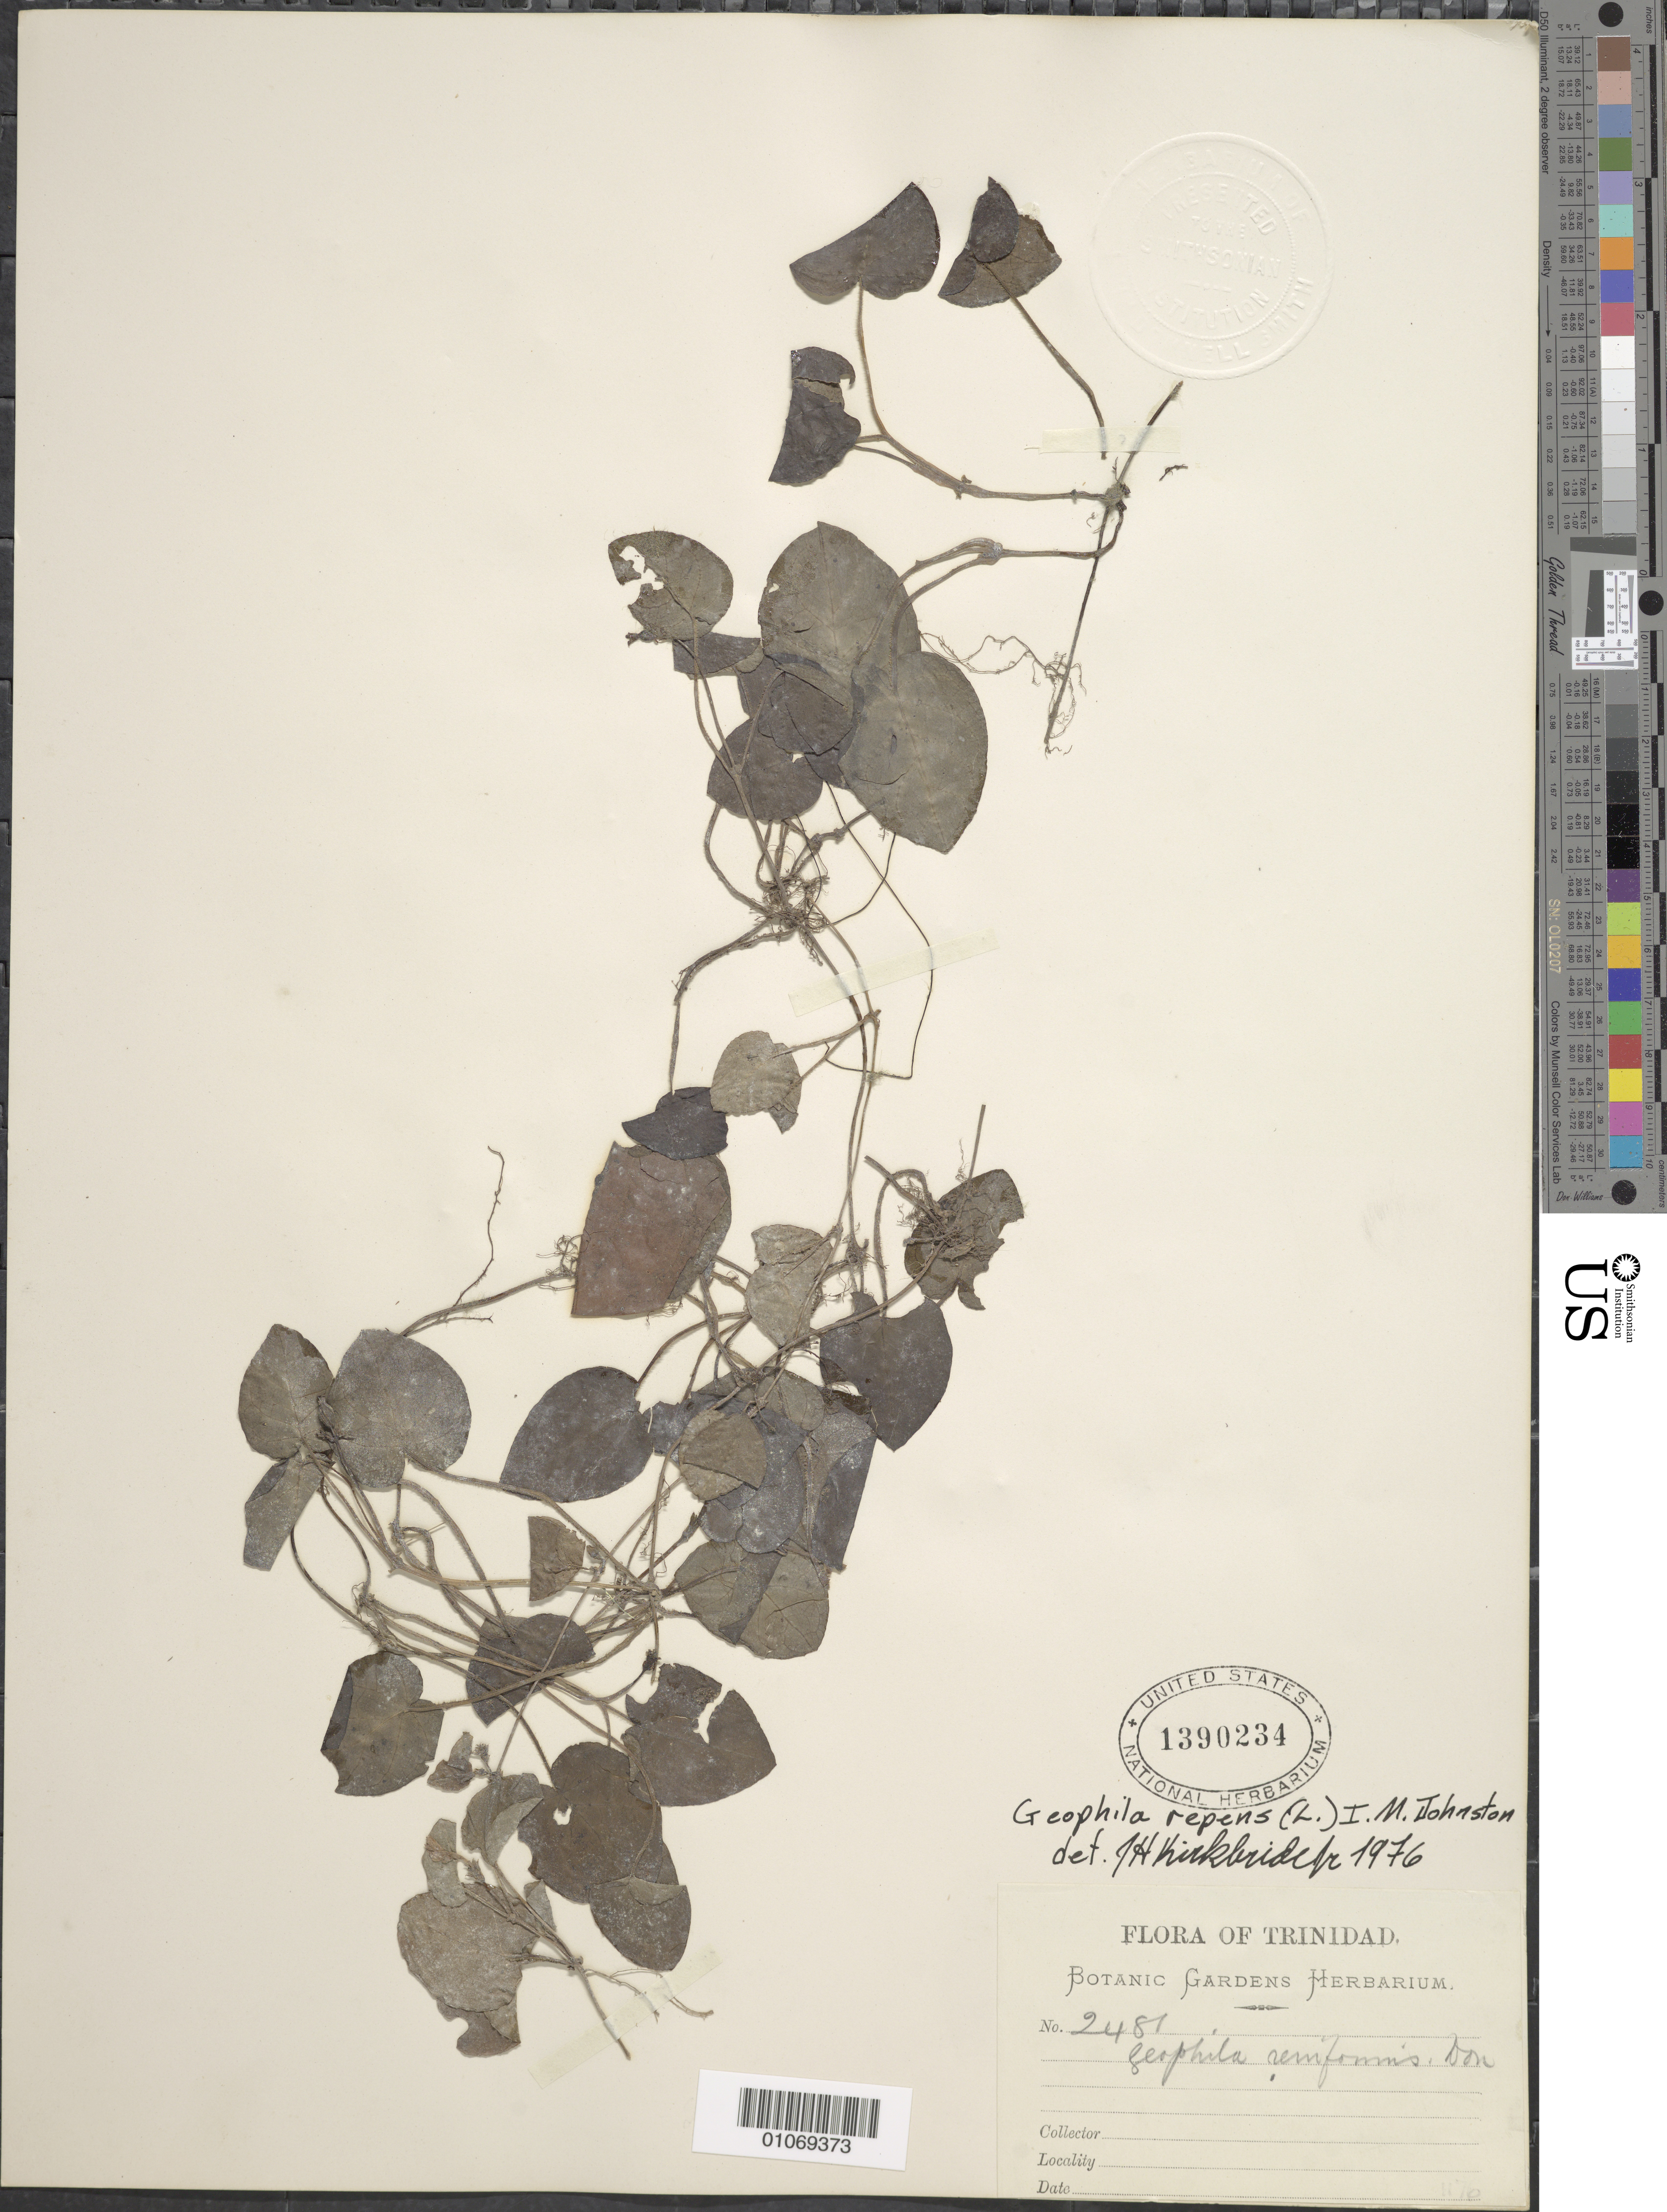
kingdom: Plantae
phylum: Tracheophyta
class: Magnoliopsida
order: Gentianales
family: Rubiaceae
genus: Geophila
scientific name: Geophila repens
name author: (L.) I.M. Johnst.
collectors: Botanic Gardens Herbarium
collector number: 2481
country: Trinidad and Tobago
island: Trinidad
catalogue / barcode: US 1390234